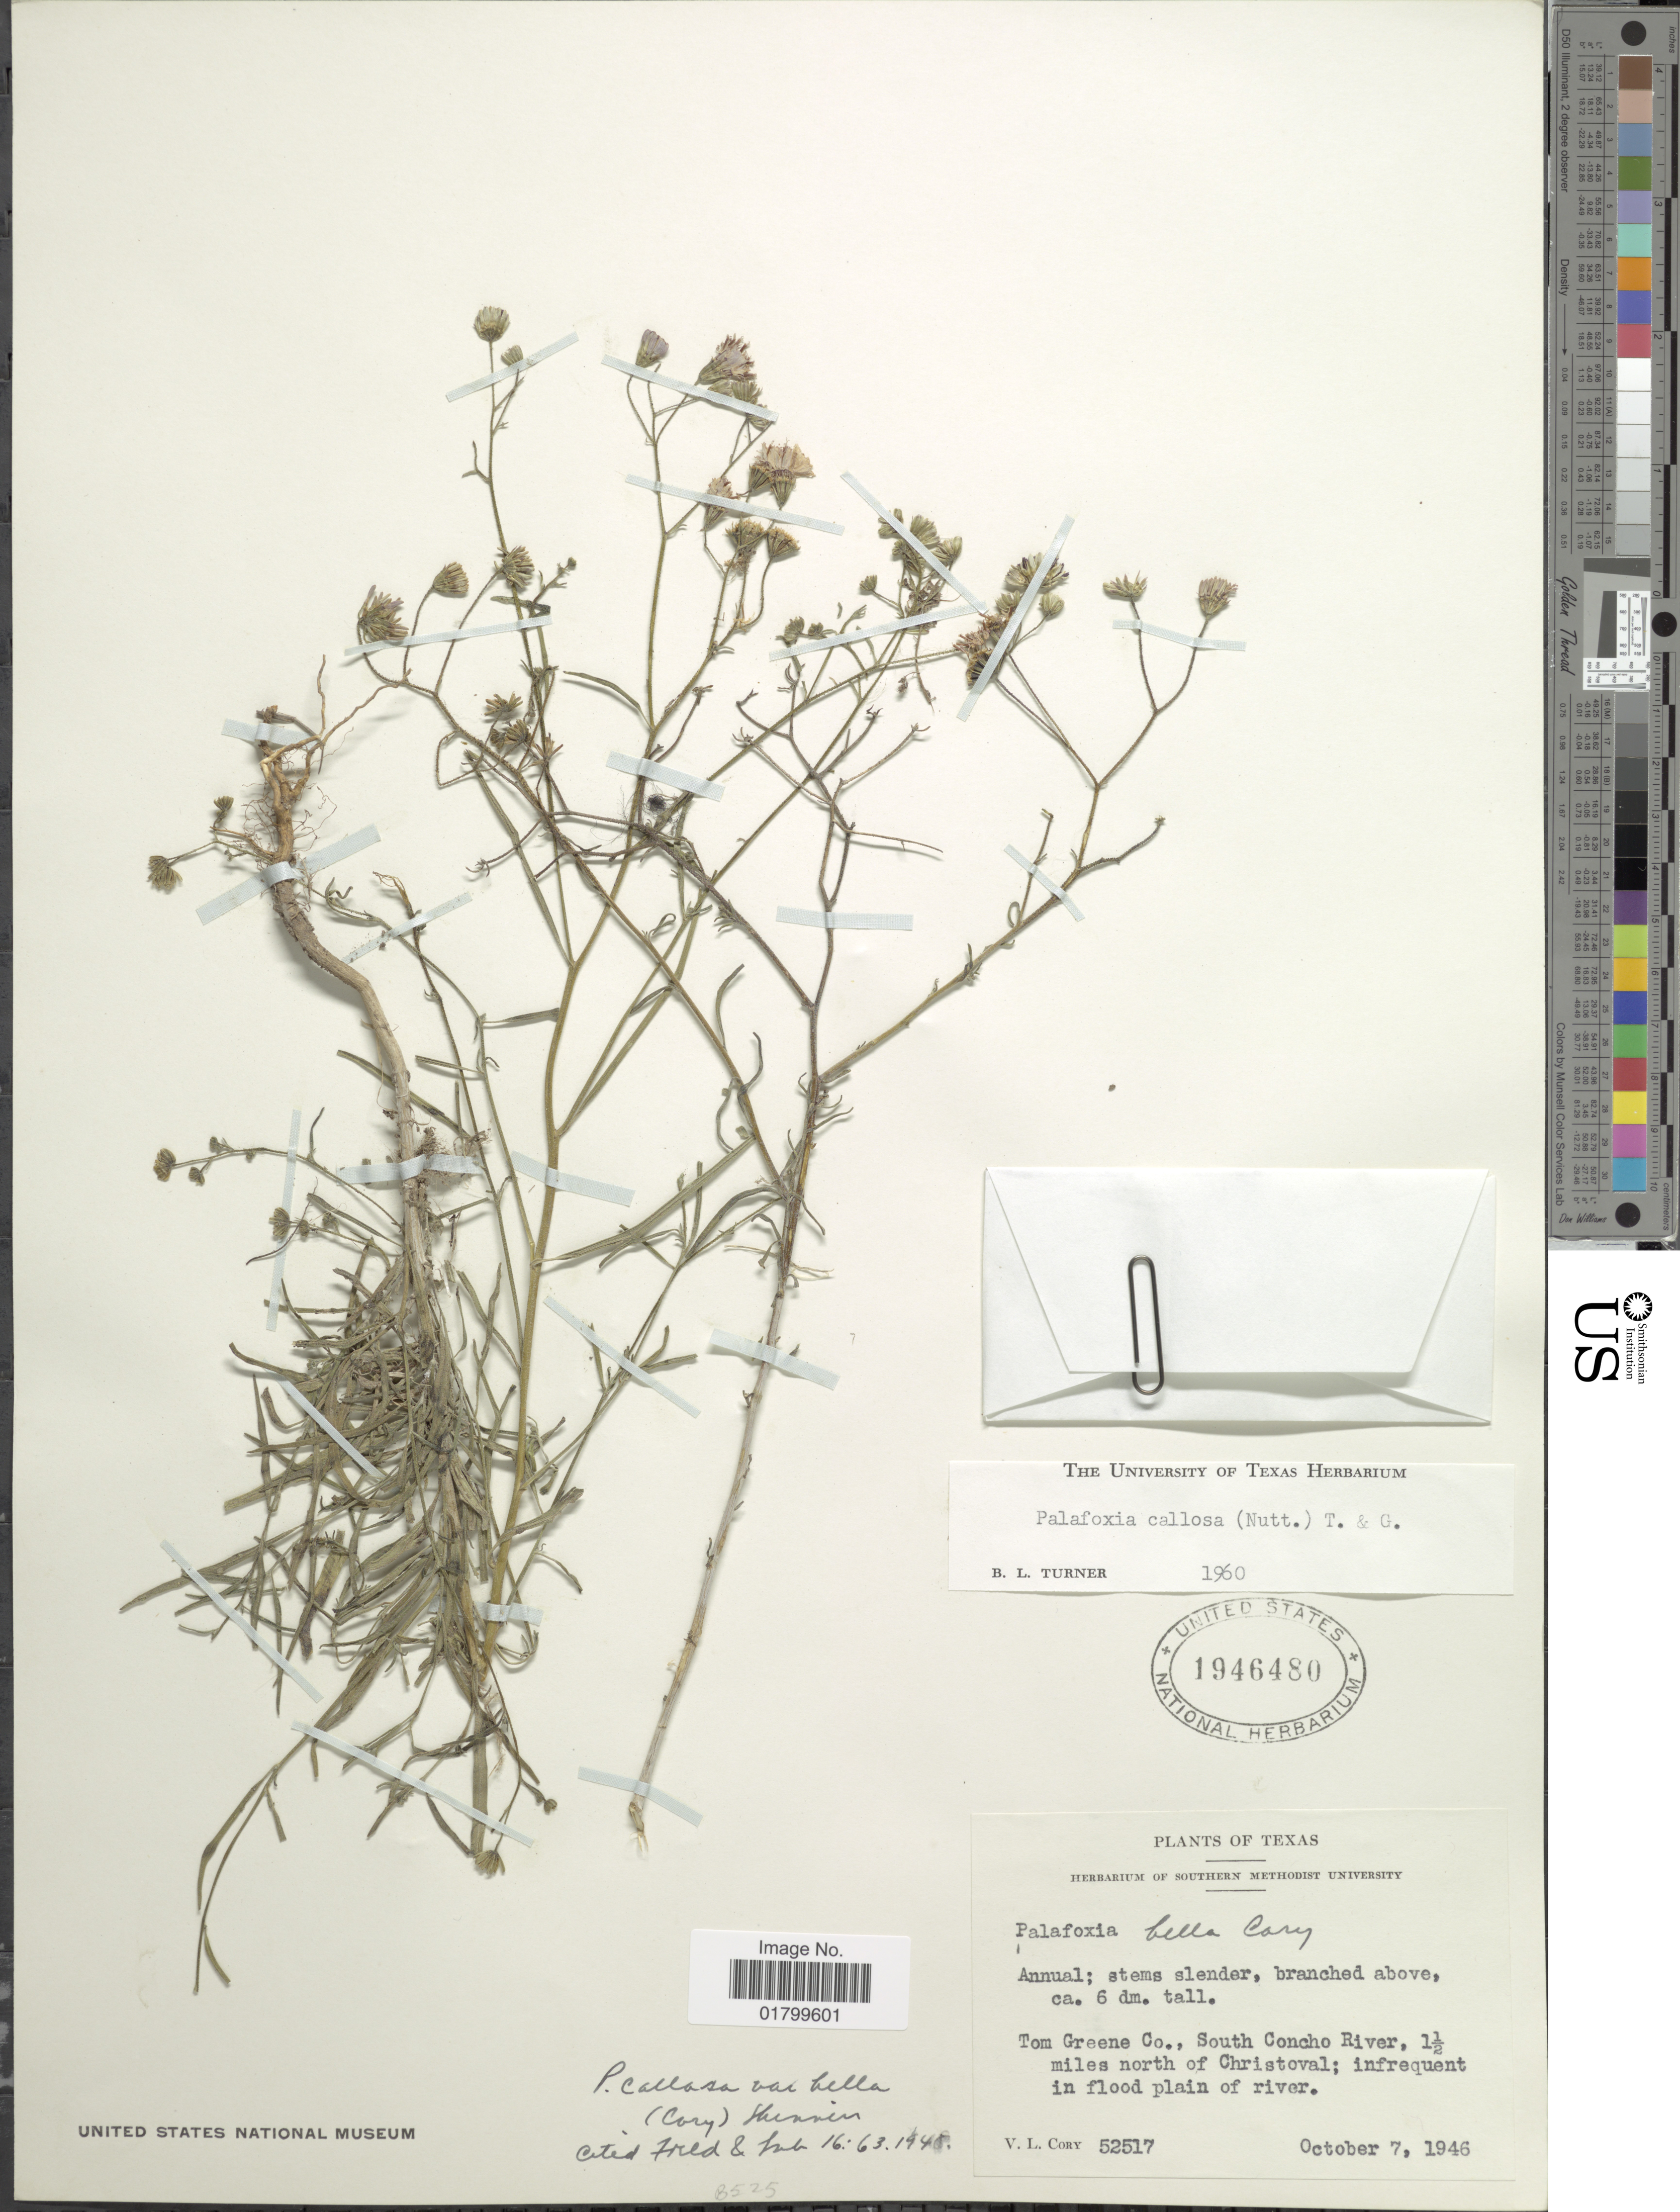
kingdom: Plantae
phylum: Tracheophyta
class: Magnoliopsida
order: Asterales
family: Asteraceae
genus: Palafoxia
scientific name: Palafoxia callosa var. callosa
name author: (Nutt.) Torr. & A. Gray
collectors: V. Cory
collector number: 52517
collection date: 1946-10-07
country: United States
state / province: Texas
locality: Tom Greene Co., South Concho River, 1½ miles north of Christoval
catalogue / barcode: US 1946480